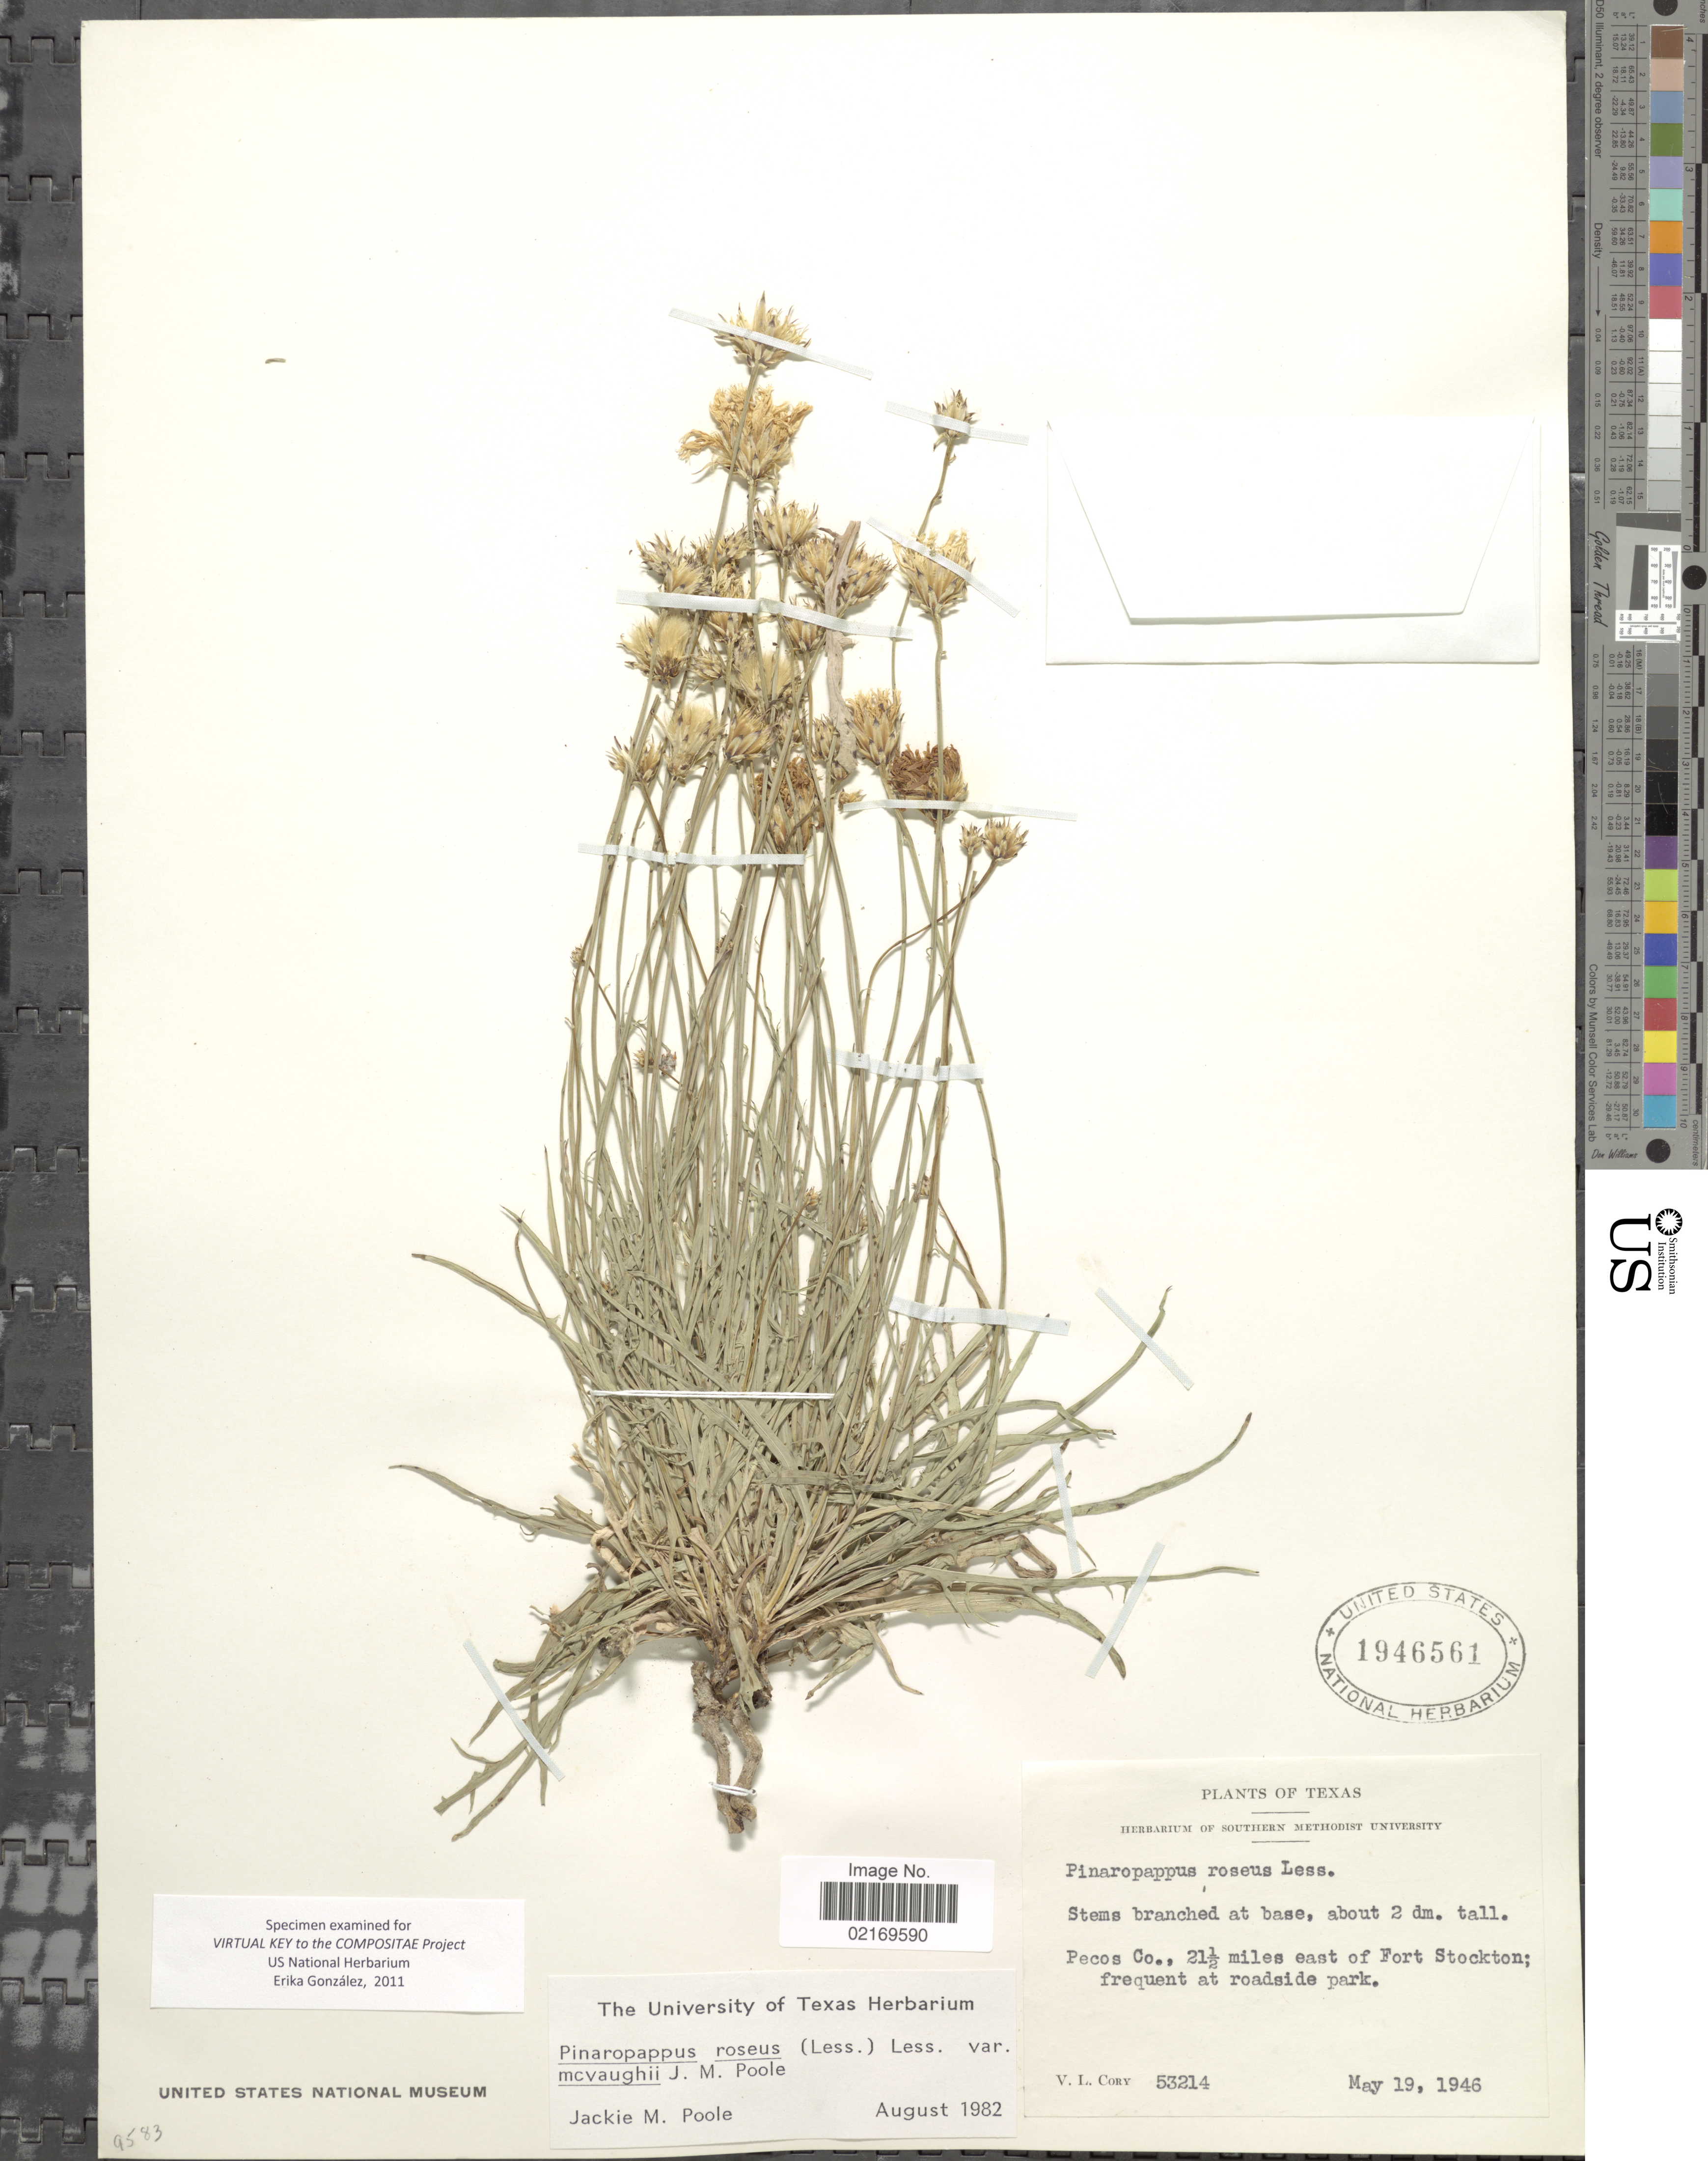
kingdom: Plantae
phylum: Tracheophyta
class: Magnoliopsida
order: Asterales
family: Asteraceae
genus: Pinaropappus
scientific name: Pinaropappus roseus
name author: Less.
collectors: V. Cory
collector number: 53214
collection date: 1946-05-19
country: United States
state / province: Texas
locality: Pecos Co., 21 1/2 miles east of Fort Stockton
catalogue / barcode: US 1946561